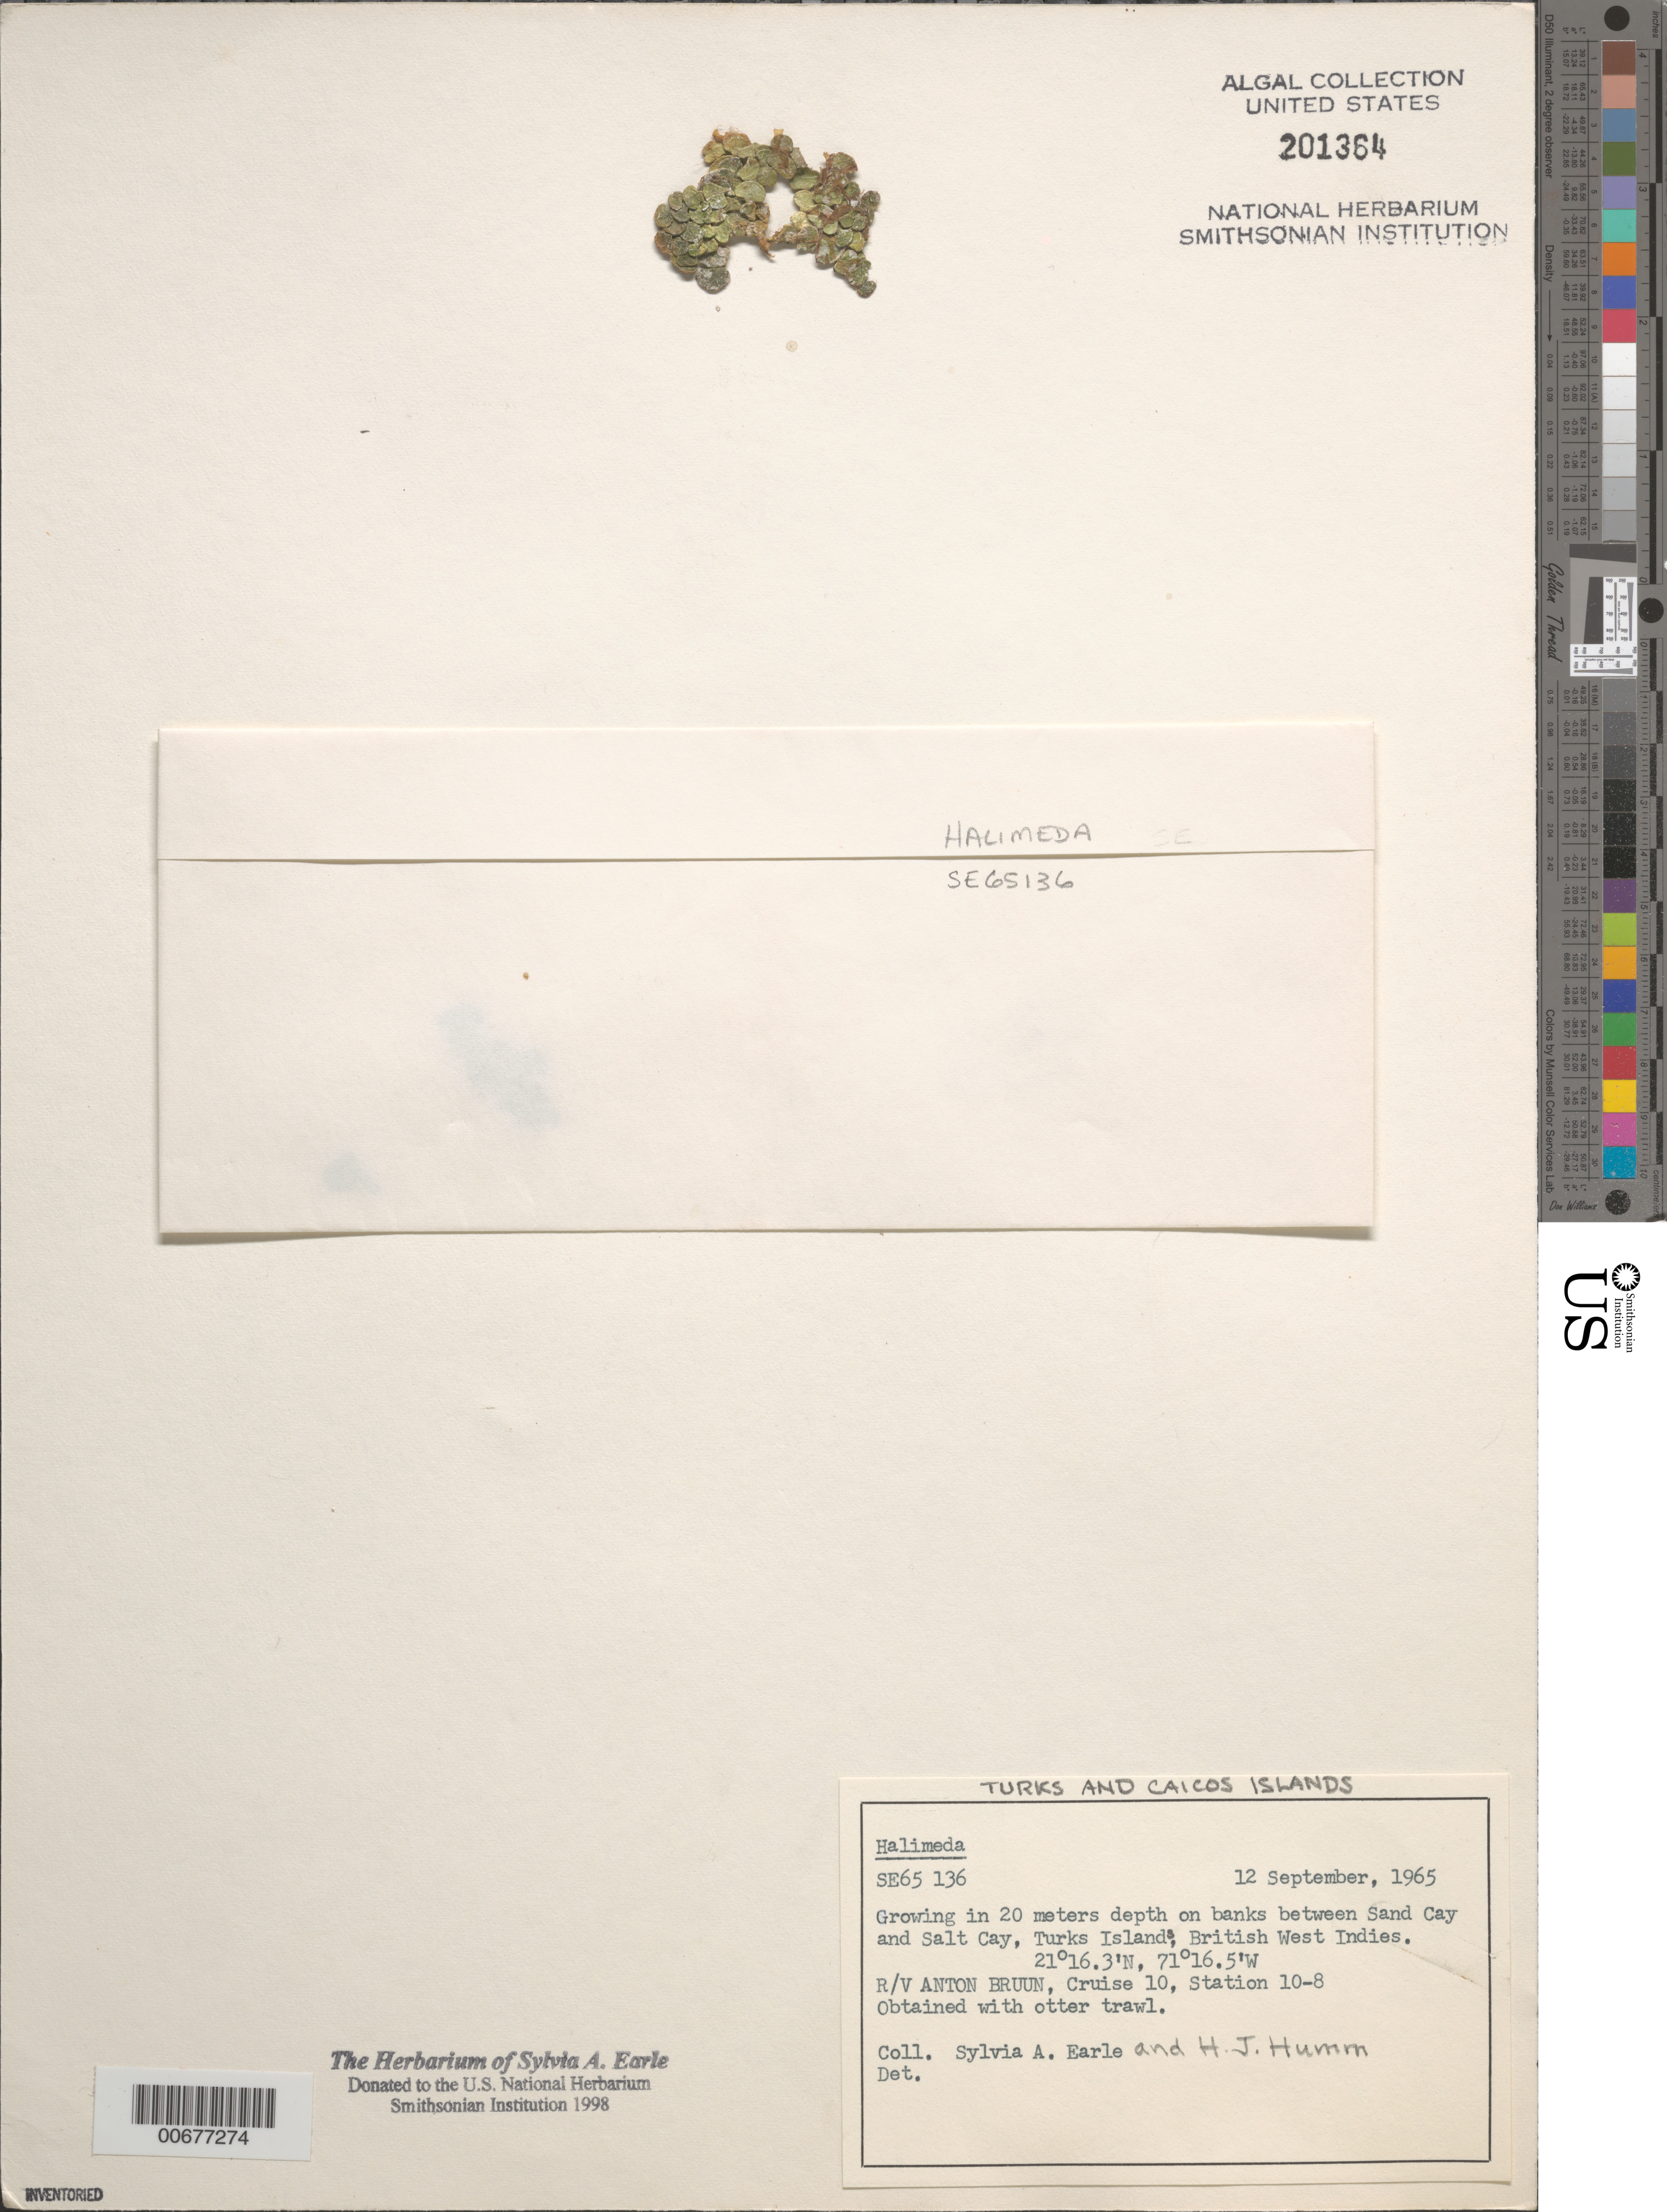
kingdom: Plantae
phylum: Chlorophyta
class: Ulvophyceae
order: Bryopsidales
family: Halimedaceae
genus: Halimeda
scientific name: Halimeda sp.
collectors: S. A. Earle & H. J. Humm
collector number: SE65136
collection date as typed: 12 Sep 1965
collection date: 1965-09-12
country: Turks and Caicos Islands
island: Turks Islands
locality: Caribbean Sea between Sand Cay and Salt Cay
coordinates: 21 16.3' N, 71 16.5' W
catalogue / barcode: US 201364